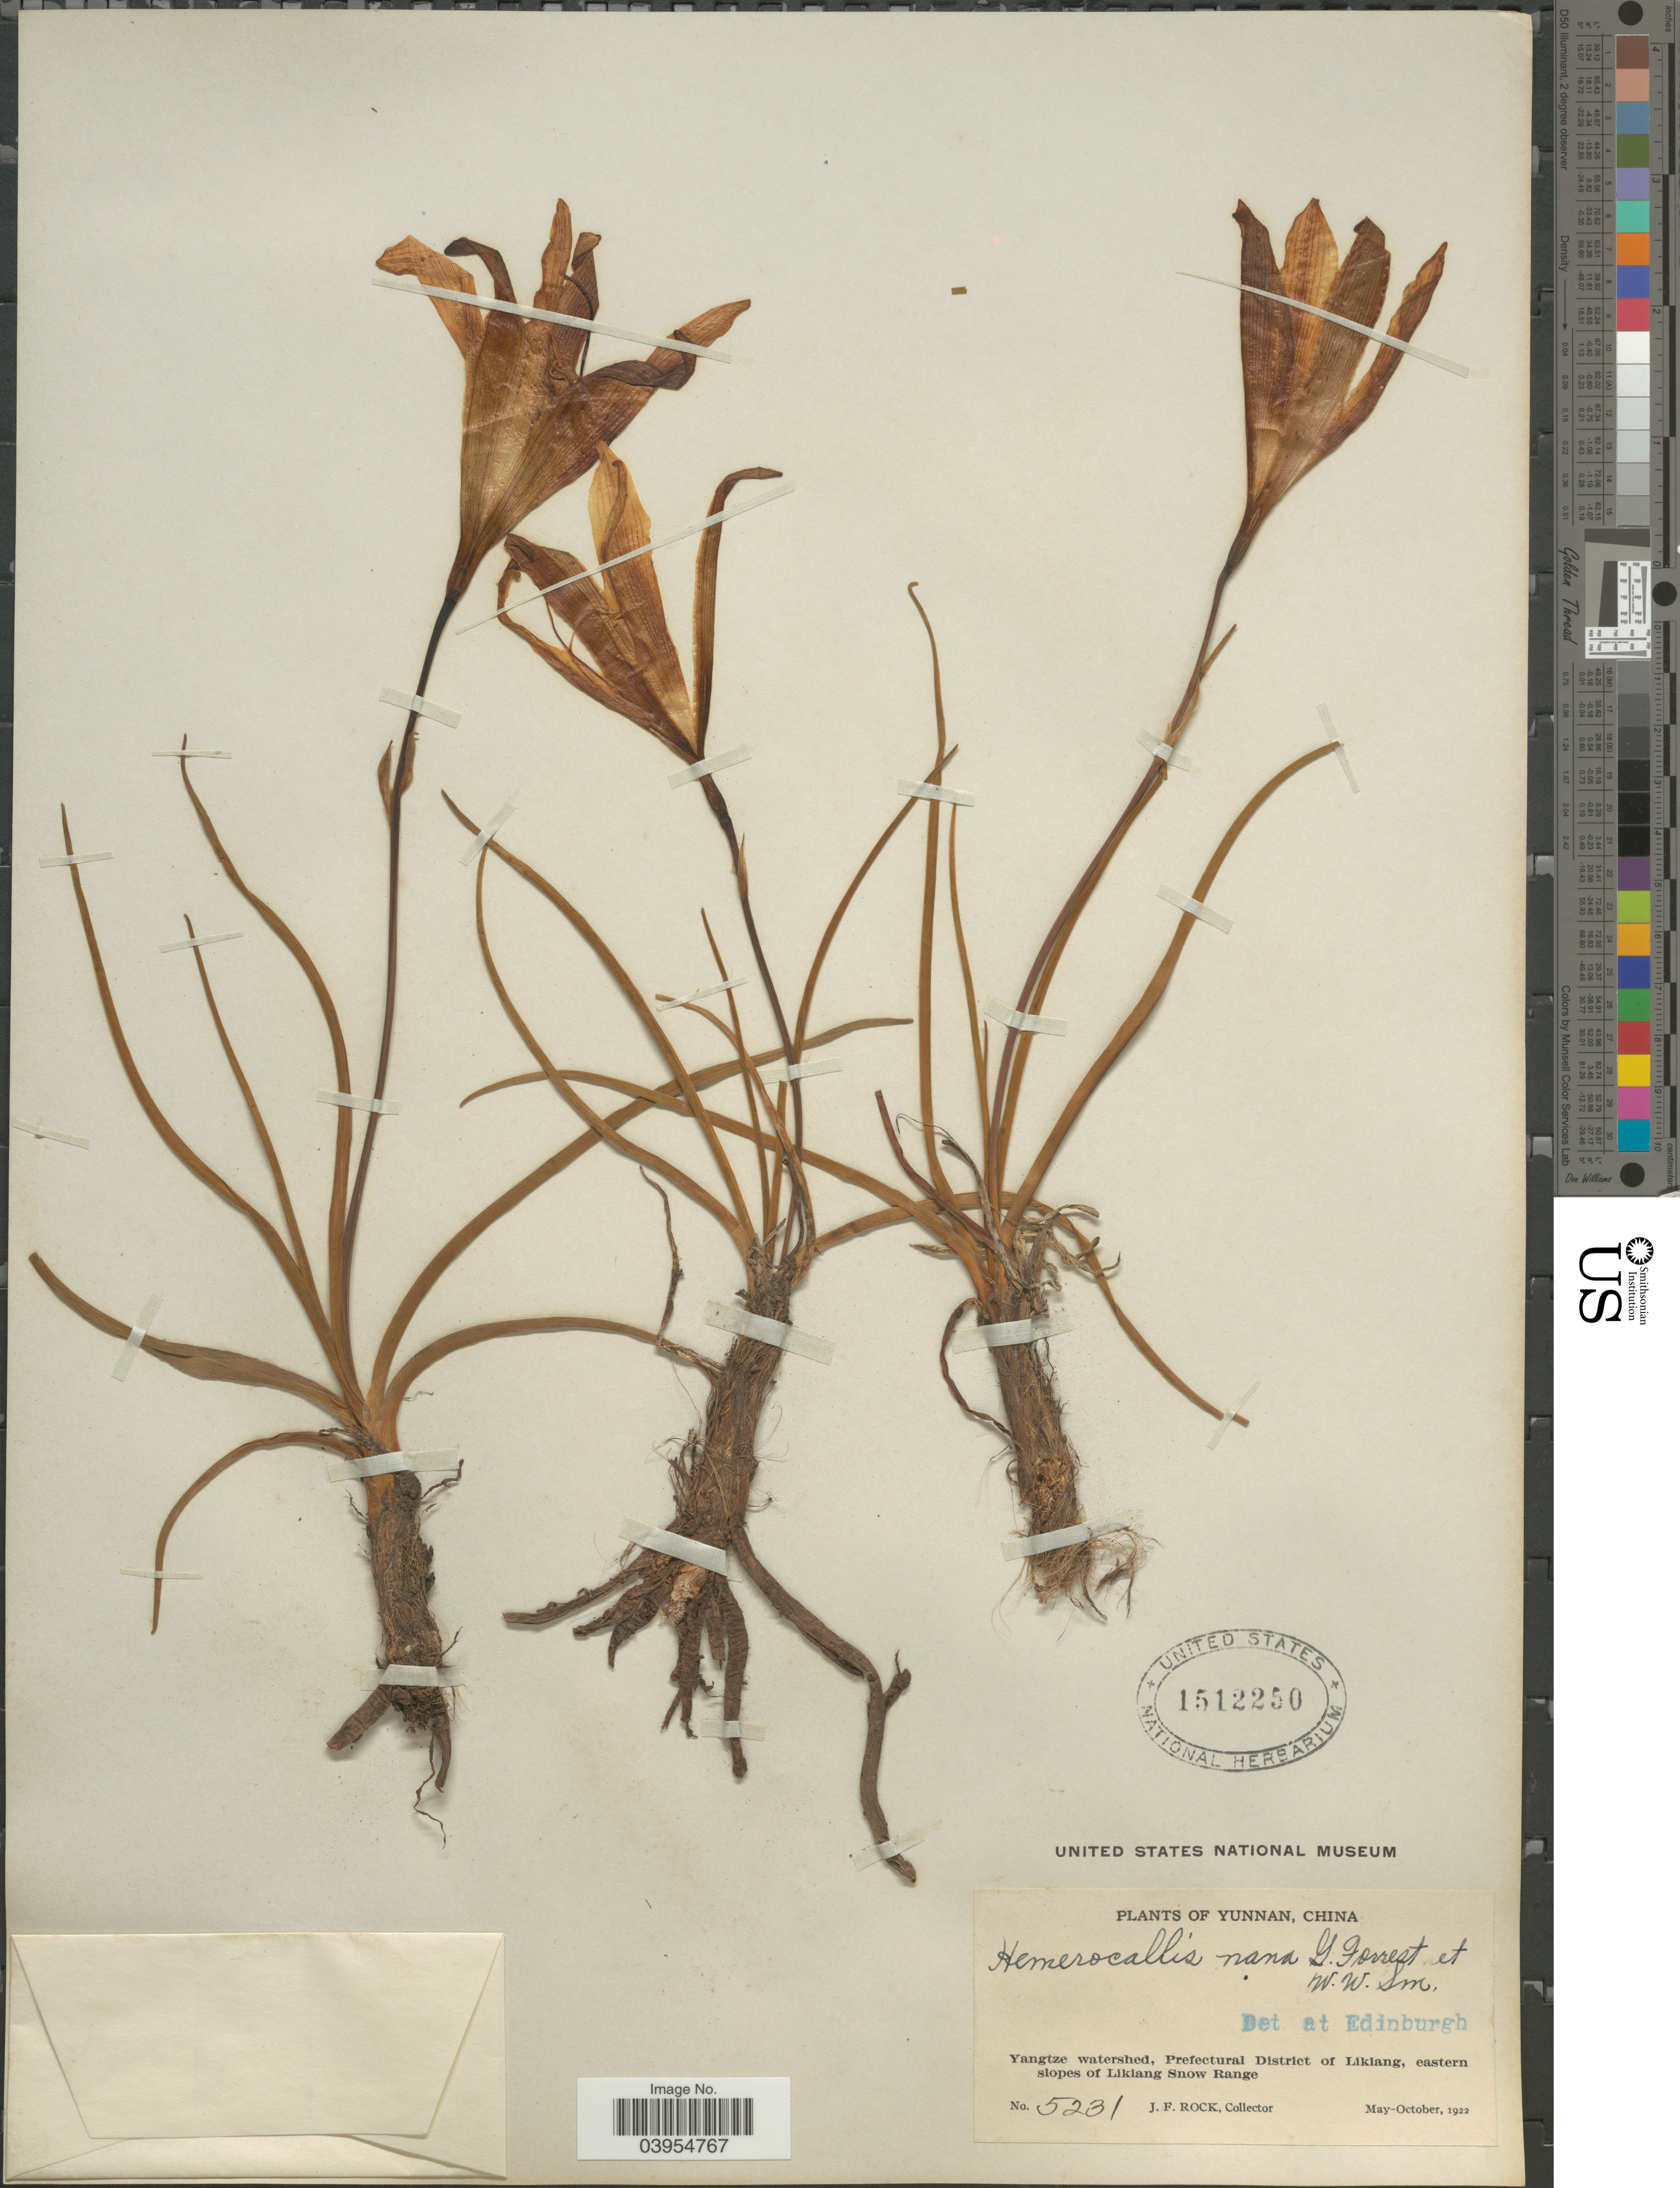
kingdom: Plantae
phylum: Tracheophyta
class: Liliopsida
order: Asparagales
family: Asphodelaceae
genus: Hemerocallis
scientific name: Hemerocallis nana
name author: W.W. Sm. & Forrest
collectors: J. Rock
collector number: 5231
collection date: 1922-05/1922-10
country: China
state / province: Yunnan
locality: Yangtze watershed, Prefectural District of Likiang, eastern slopes of Likiang Snow Range.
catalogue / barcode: US 1512250